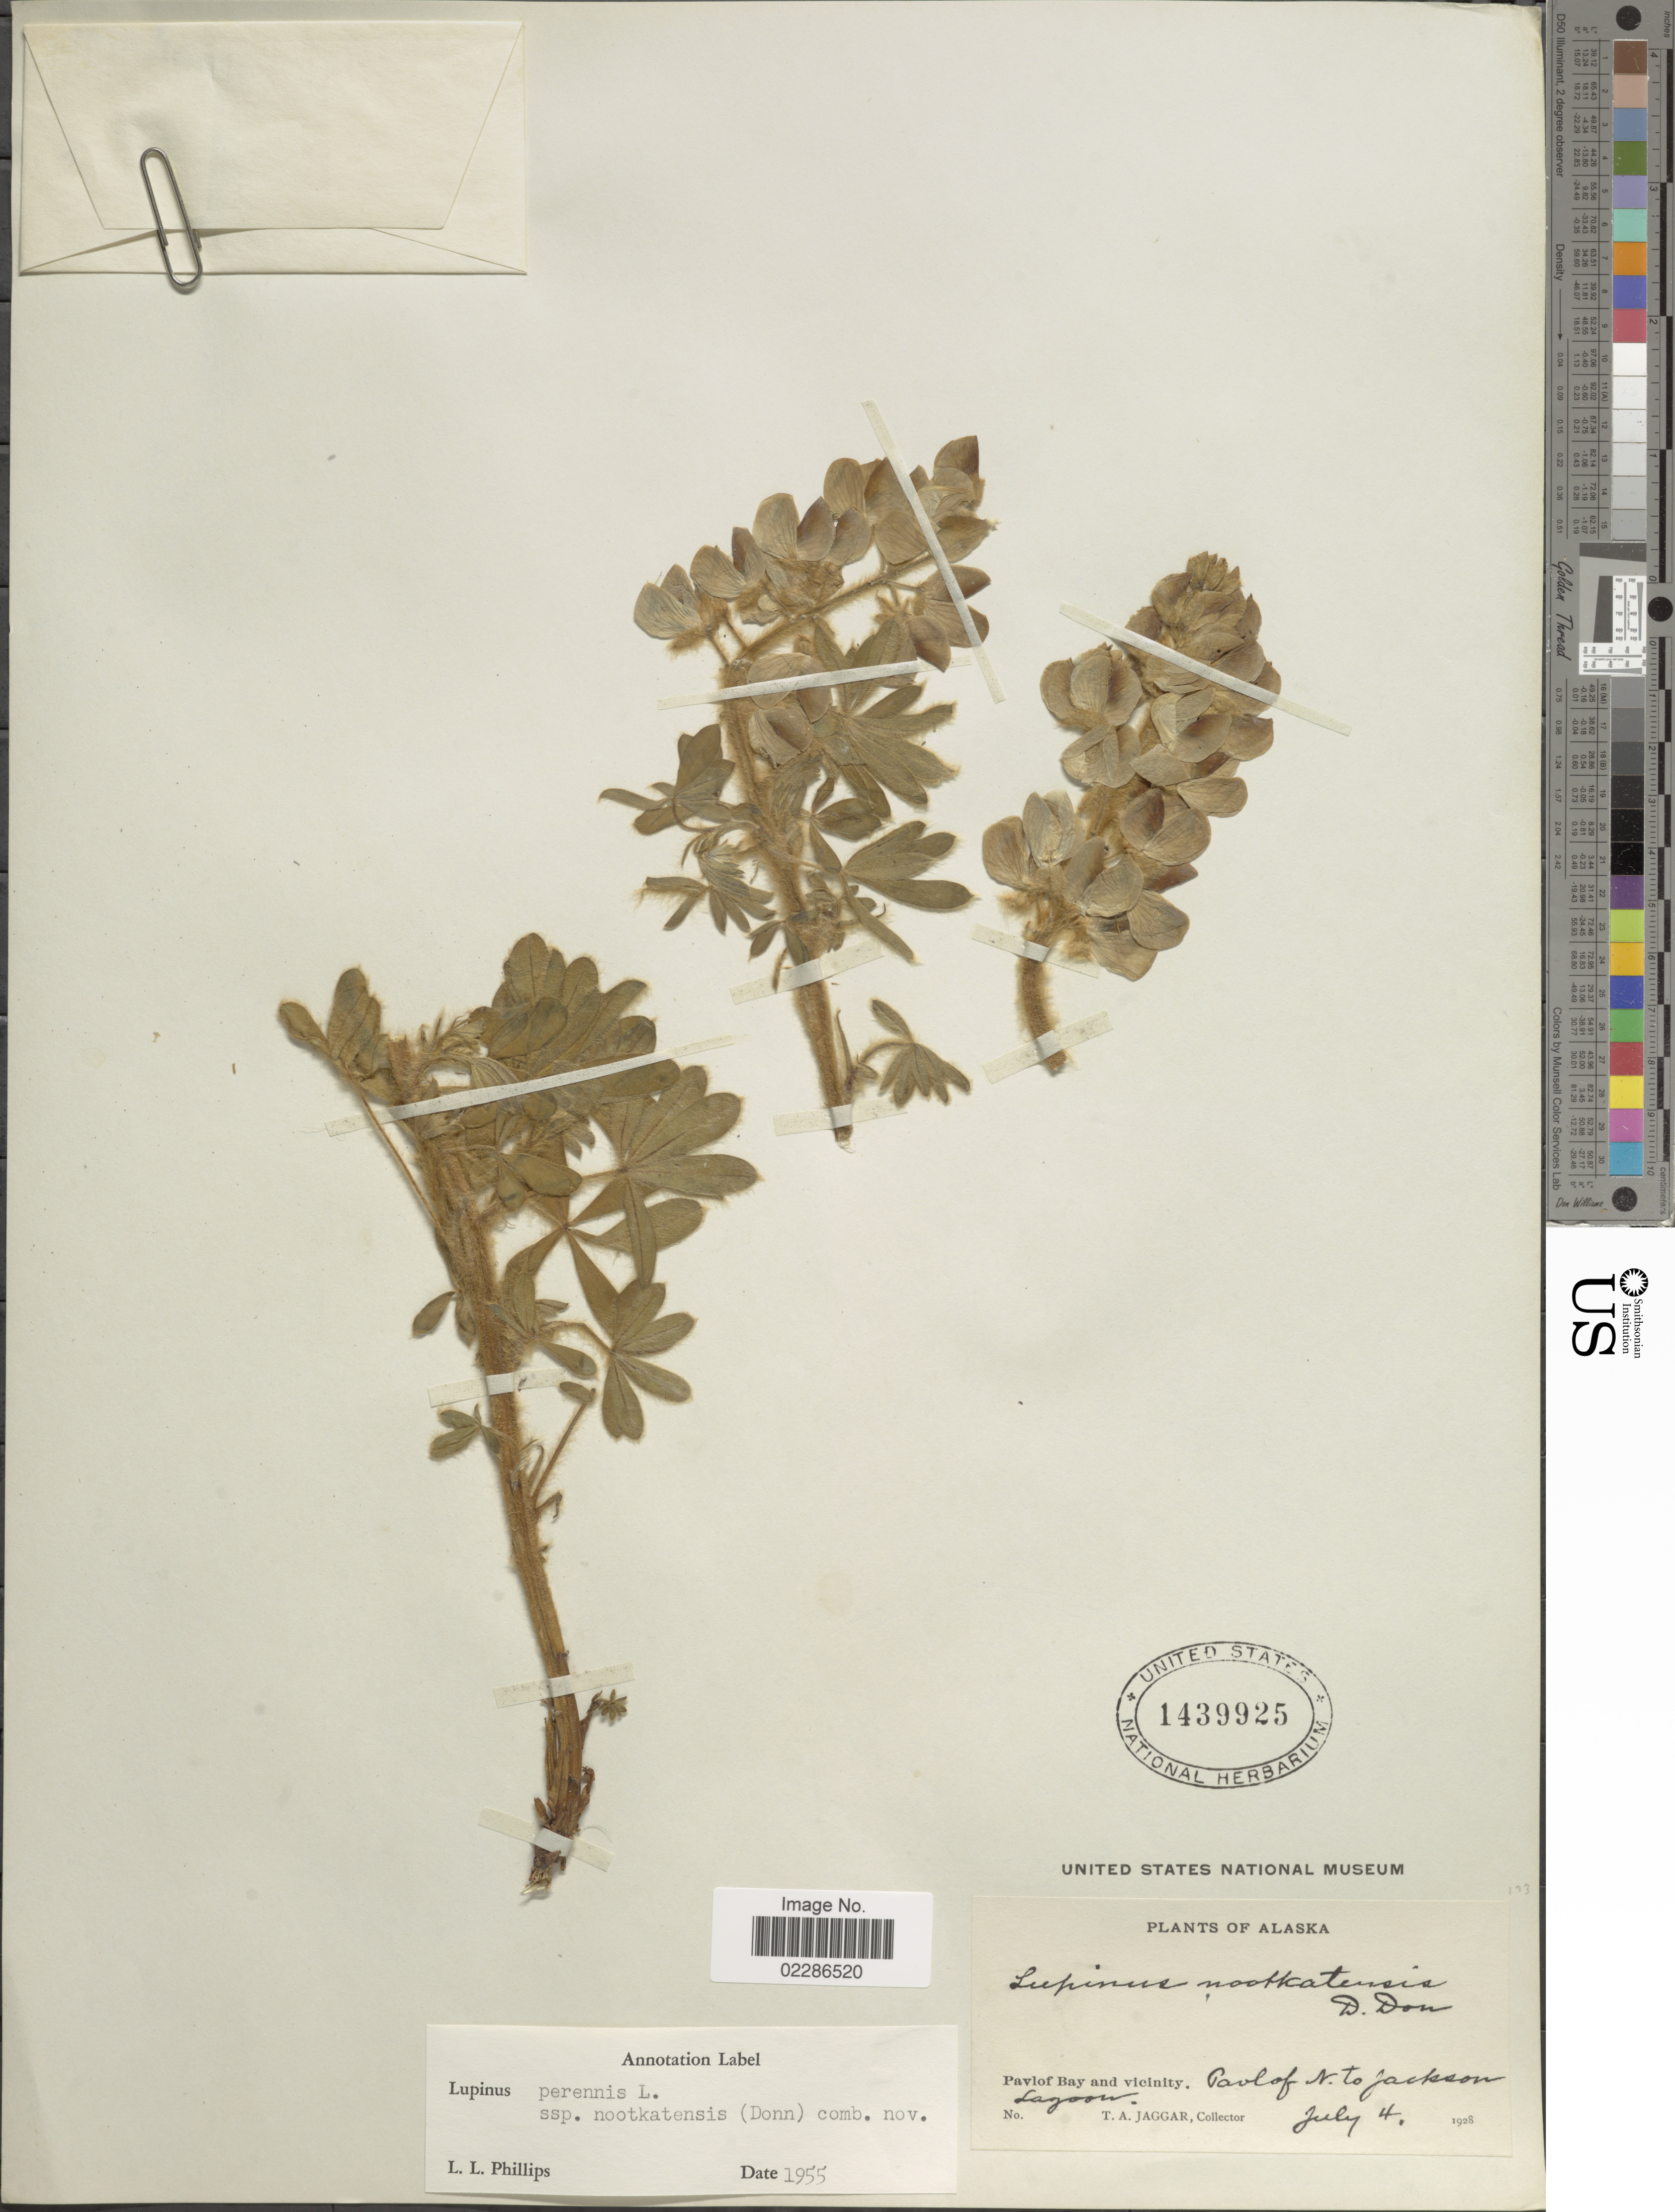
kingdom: Plantae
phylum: Tracheophyta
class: Magnoliopsida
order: Fabales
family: Fabaceae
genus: Lupinus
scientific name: Lupinus nootkatensis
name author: Donn ex Sims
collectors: T. Jaggar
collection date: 1928-07-04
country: United States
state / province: Alaska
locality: Pavlof Bay and vicinity, Pavlof N. to Jacksn Lagoon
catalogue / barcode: US 1439925